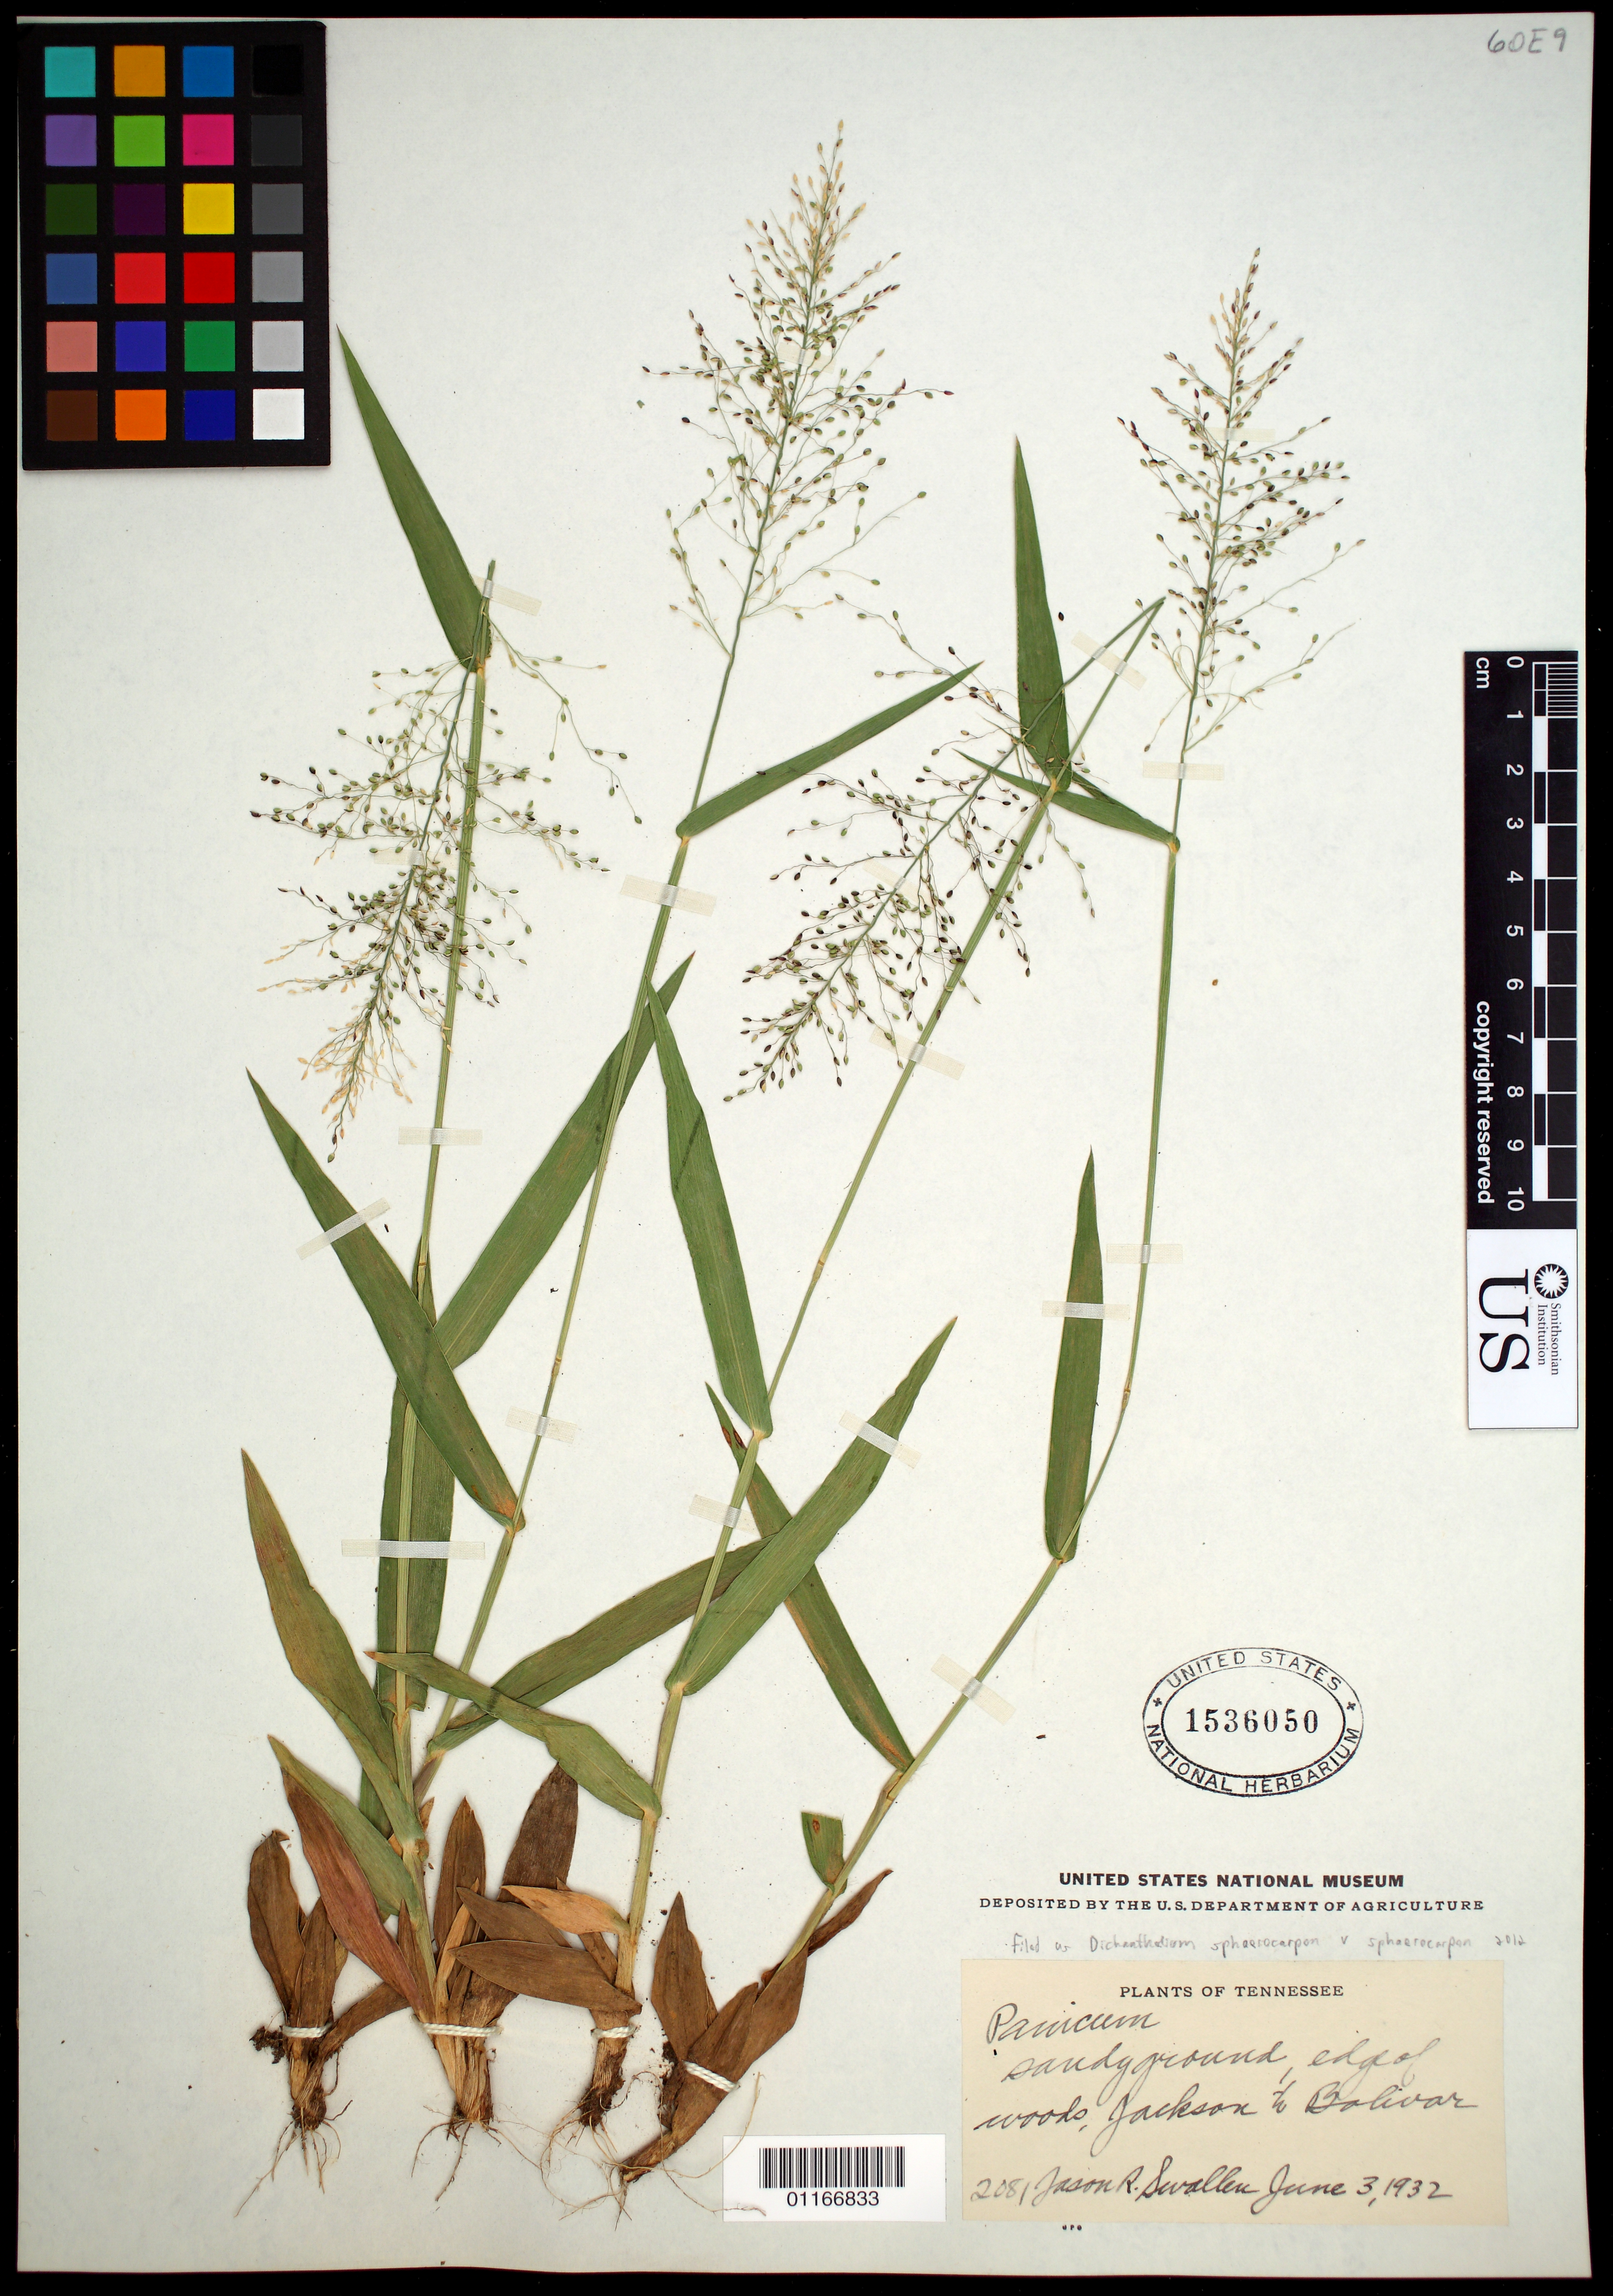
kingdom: Plantae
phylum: Tracheophyta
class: Liliopsida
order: Poales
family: Poaceae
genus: Dichanthelium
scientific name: Dichanthelium sphaerocarpon var. sphaerocarpon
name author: (Elliott) Gould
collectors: J. R. Swallen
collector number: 2081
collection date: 1932-06-03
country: United States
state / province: Tennessee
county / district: Jackson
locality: Jackson and Bolivar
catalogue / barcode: US 1536050